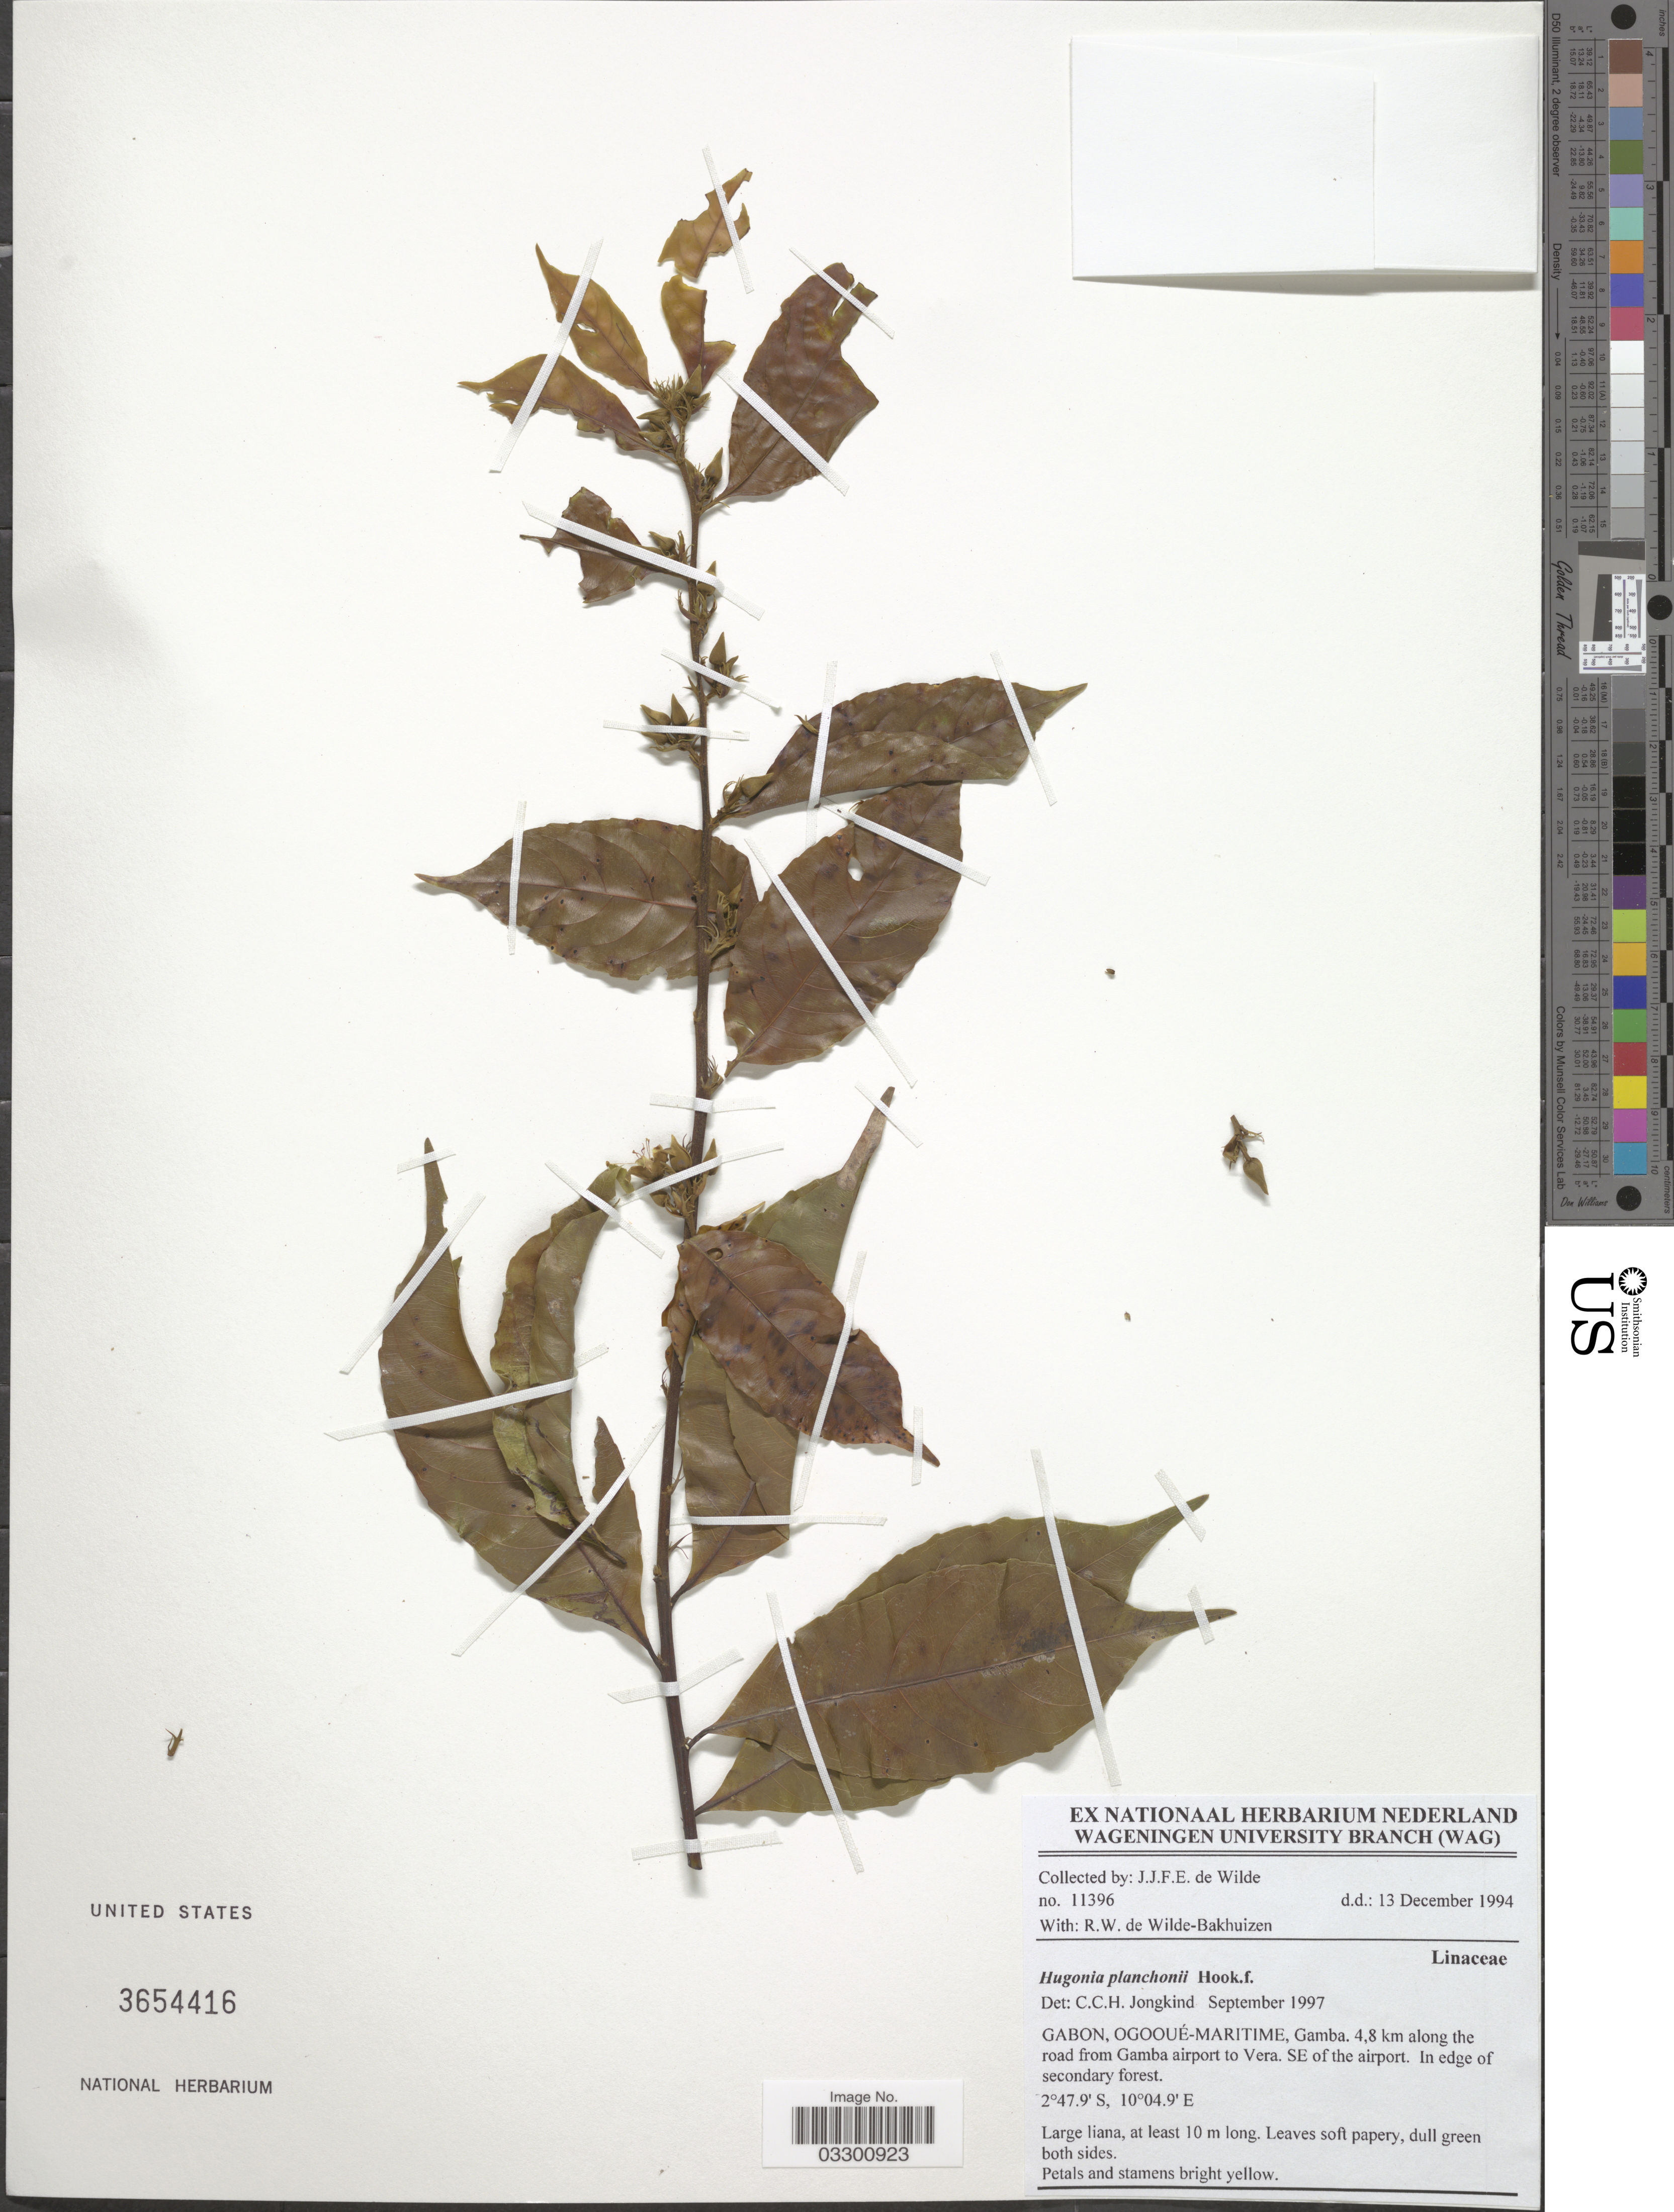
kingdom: Plantae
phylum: Tracheophyta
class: Magnoliopsida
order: Malpighiales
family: Linaceae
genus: Hugonia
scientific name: Hugonia planchonii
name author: Hook. f.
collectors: J.J. de Wilde & R. Wilde-Bakhuizen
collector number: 11396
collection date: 1994-12-13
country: Gabon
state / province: Ogooue-Maritime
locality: Gamba. 4.8 km along the road from Gamba airport to Vera. SE of the airport.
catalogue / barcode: US 3654416